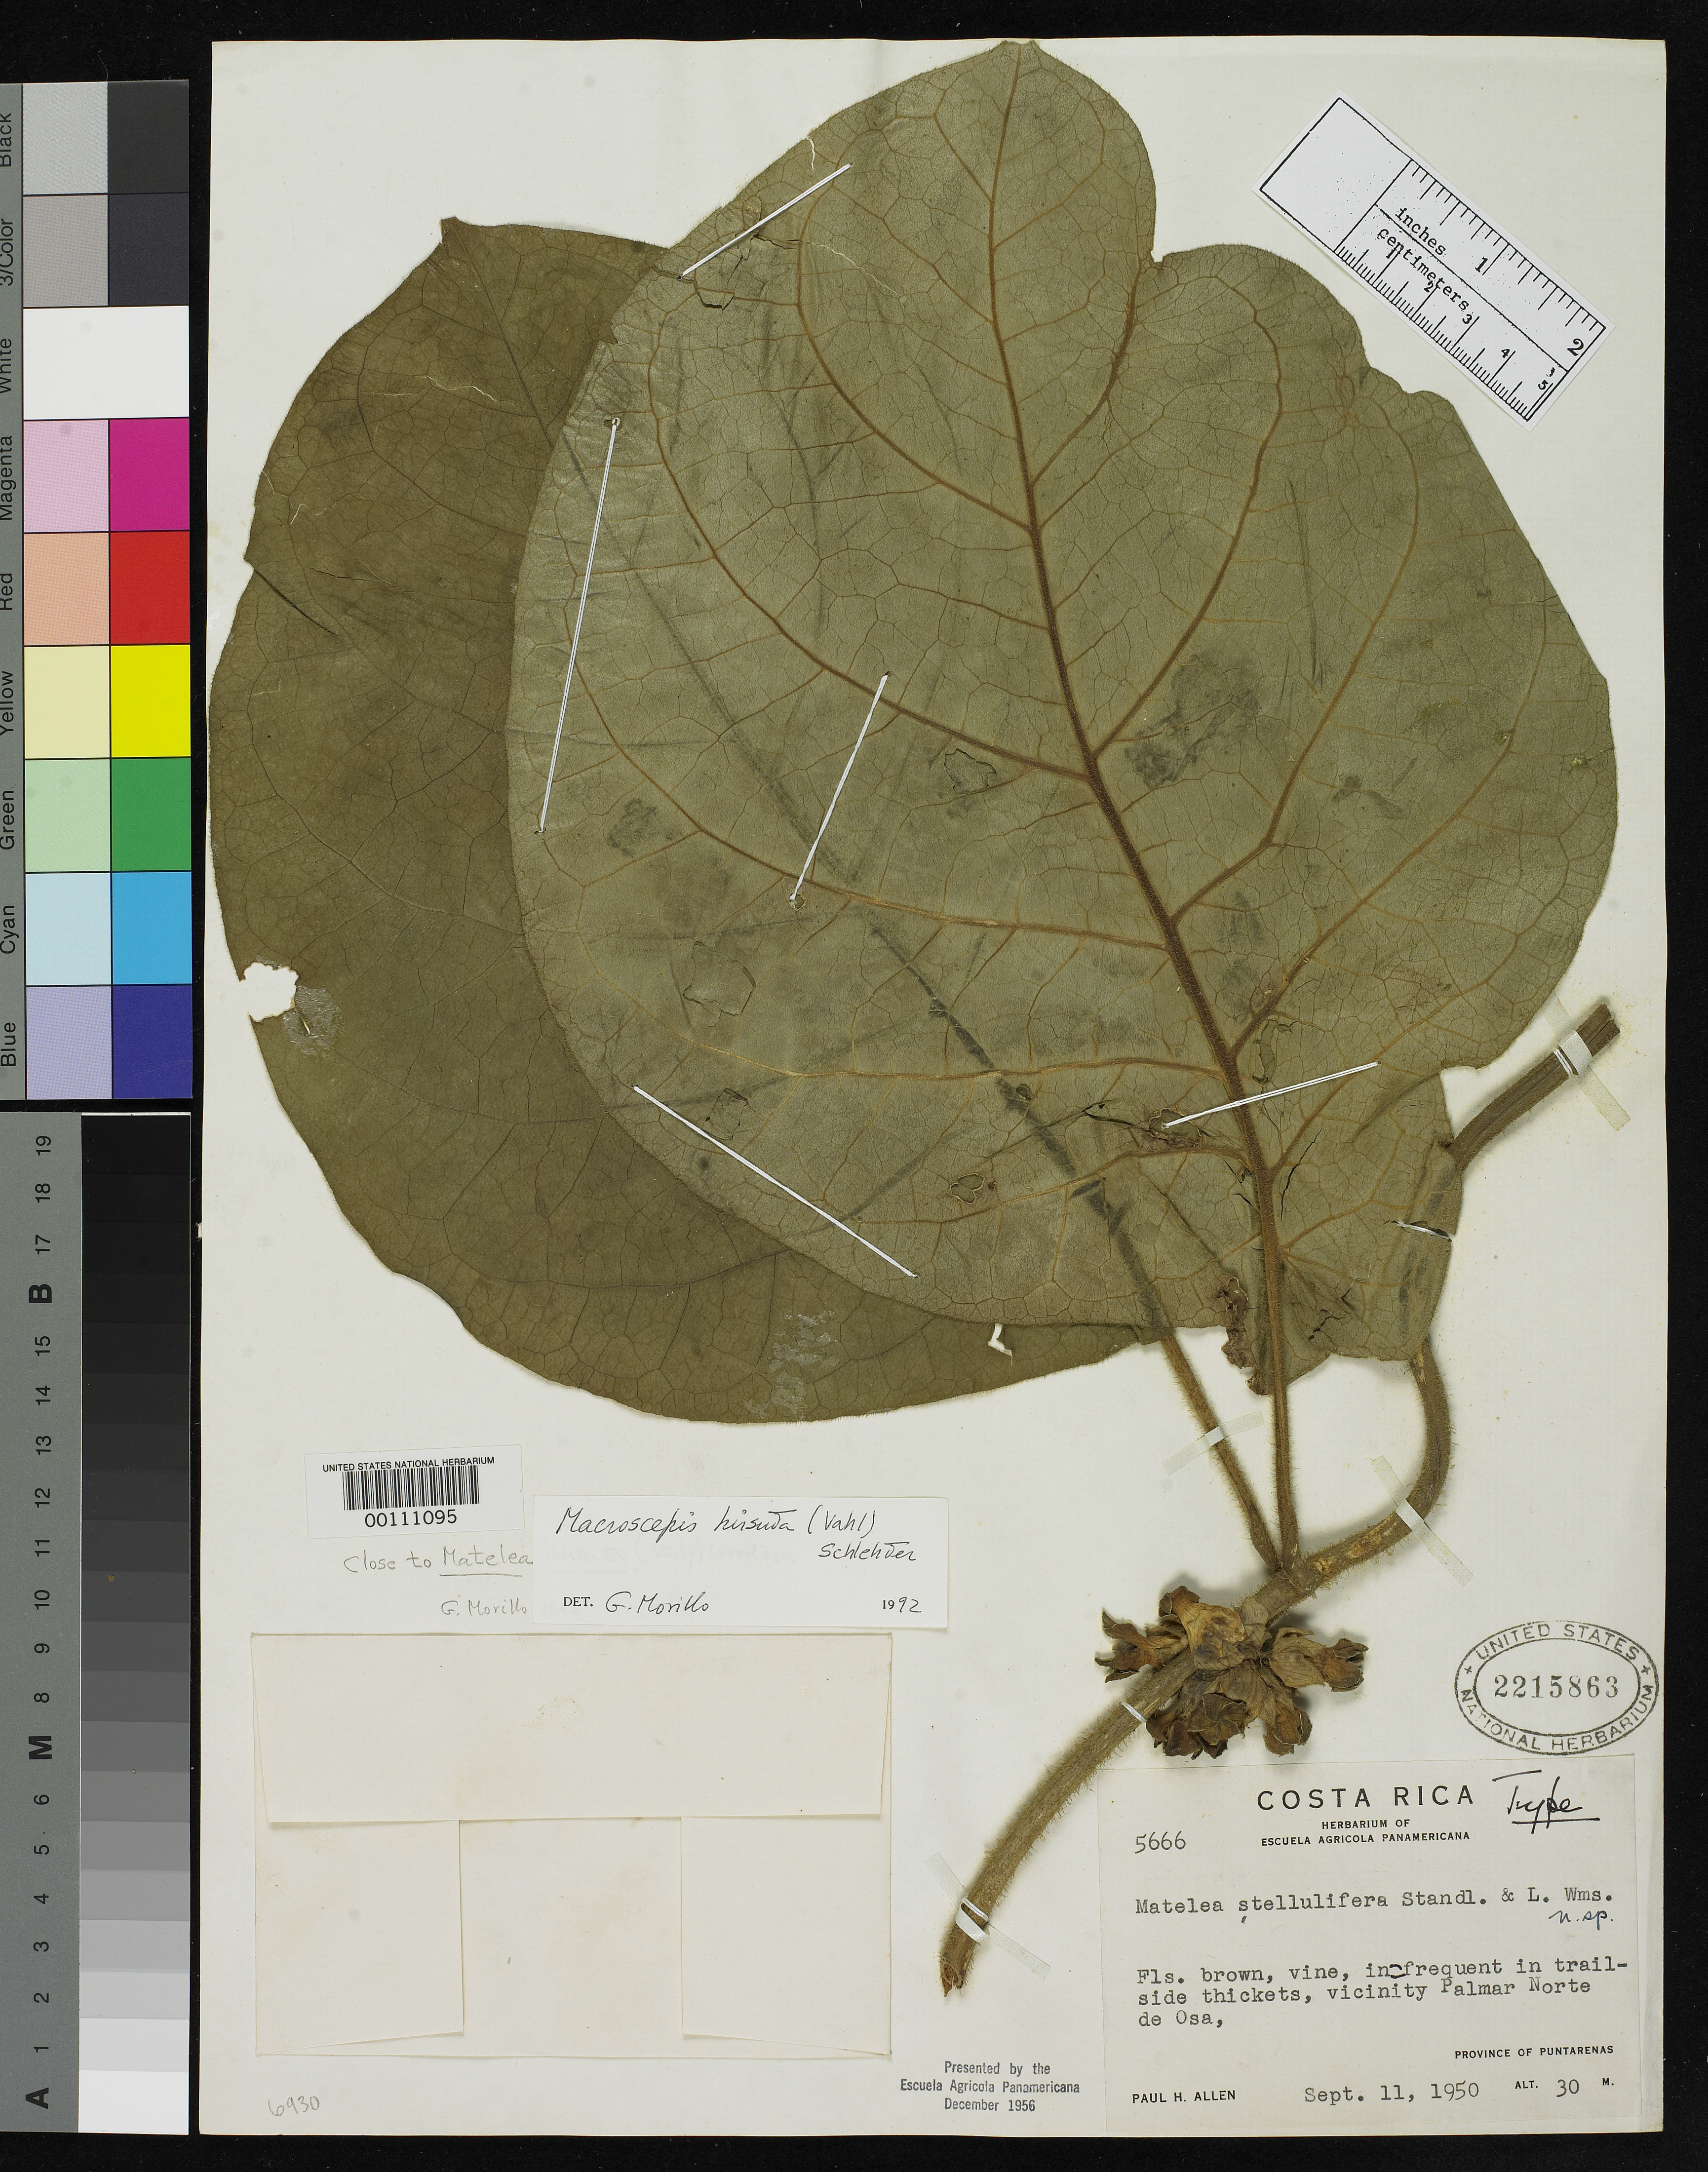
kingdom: Plantae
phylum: Tracheophyta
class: Magnoliopsida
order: Gentianales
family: Apocynaceae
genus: Matelea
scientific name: Matelea stellulifera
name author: Standl. & L.O. Williams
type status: Holotype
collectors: P. H. Allen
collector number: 5666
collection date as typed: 11 Sep 1950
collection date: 1950-09-11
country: Costa Rica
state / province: Puntarenas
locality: Vicinity of Palmar Norte de Osa.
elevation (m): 30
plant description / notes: "Presented by the Escuela Agricola Panamericana December 1956." Holotype, transferred from EAP to US (see Dorr et al. 2009, Taxon 58: 993-1001).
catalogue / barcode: US 2215863